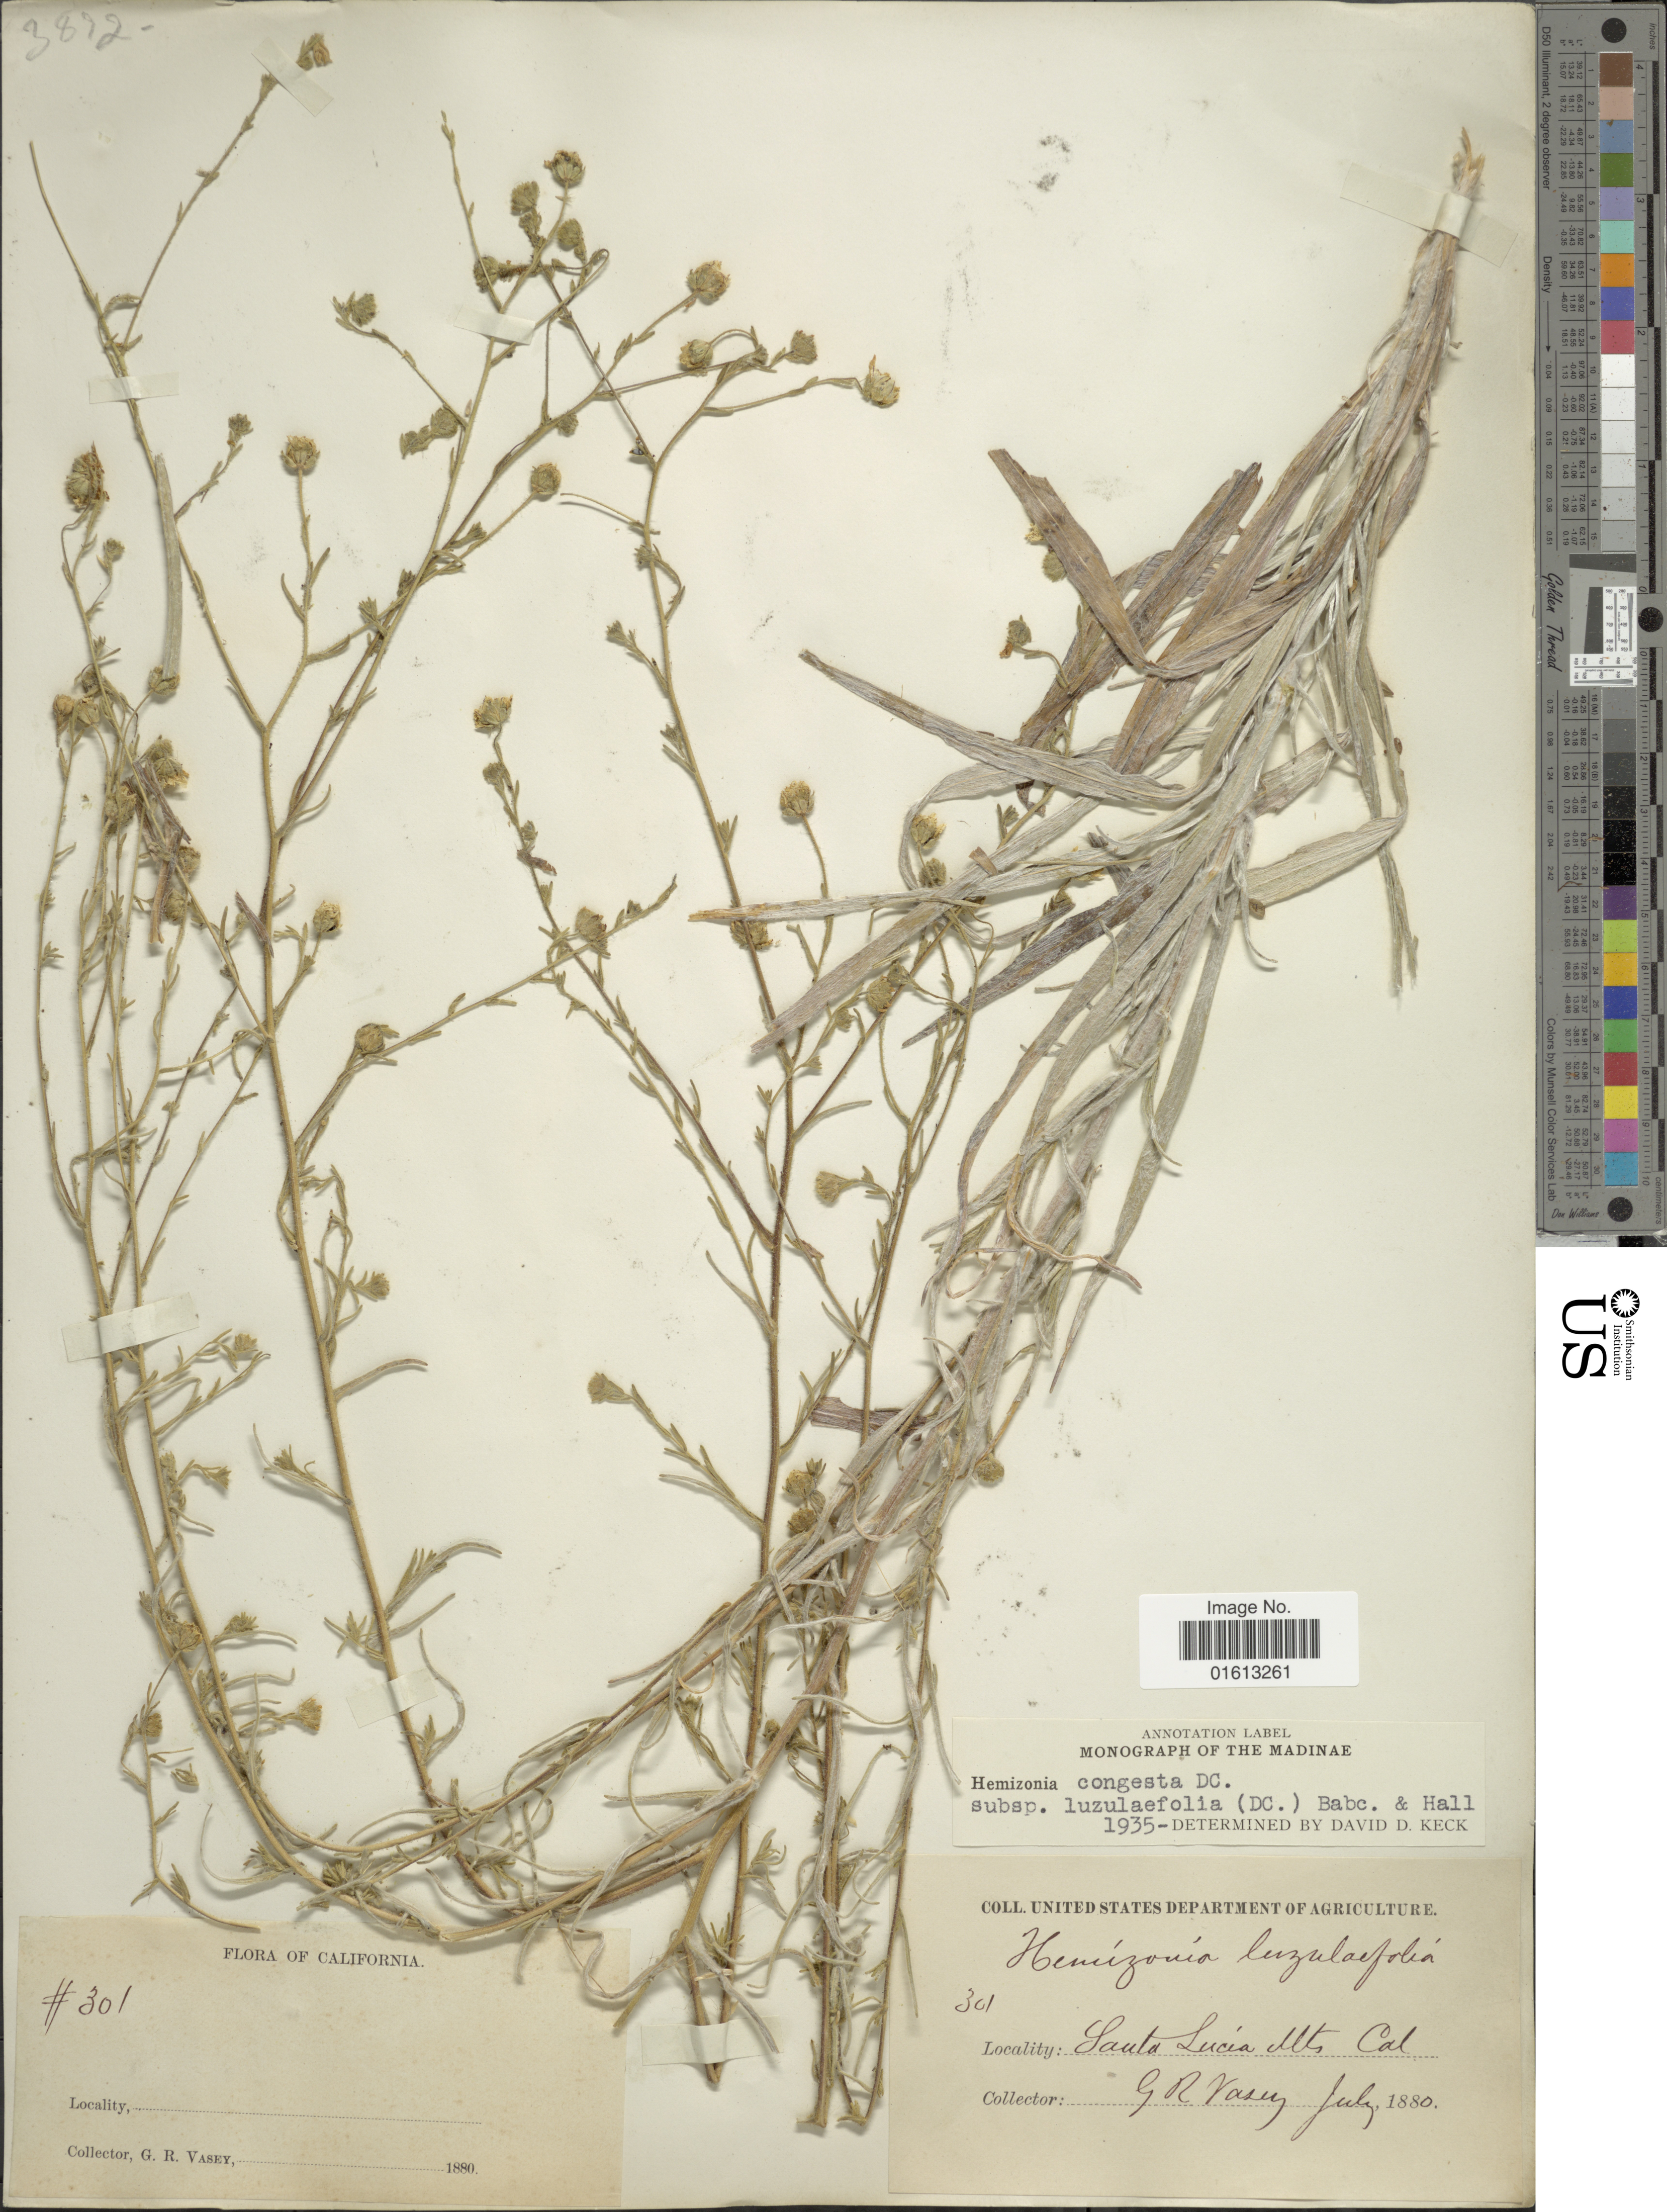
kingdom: Plantae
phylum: Tracheophyta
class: Magnoliopsida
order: Asterales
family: Asteraceae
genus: Hemizonia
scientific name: Hemizonia congesta subsp. luzulaefolia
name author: (DC.) Babc. & H.M. Hall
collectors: G. R. Vasey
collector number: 301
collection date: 1880-07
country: United States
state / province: California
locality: Santa Lucia Mts., Cal